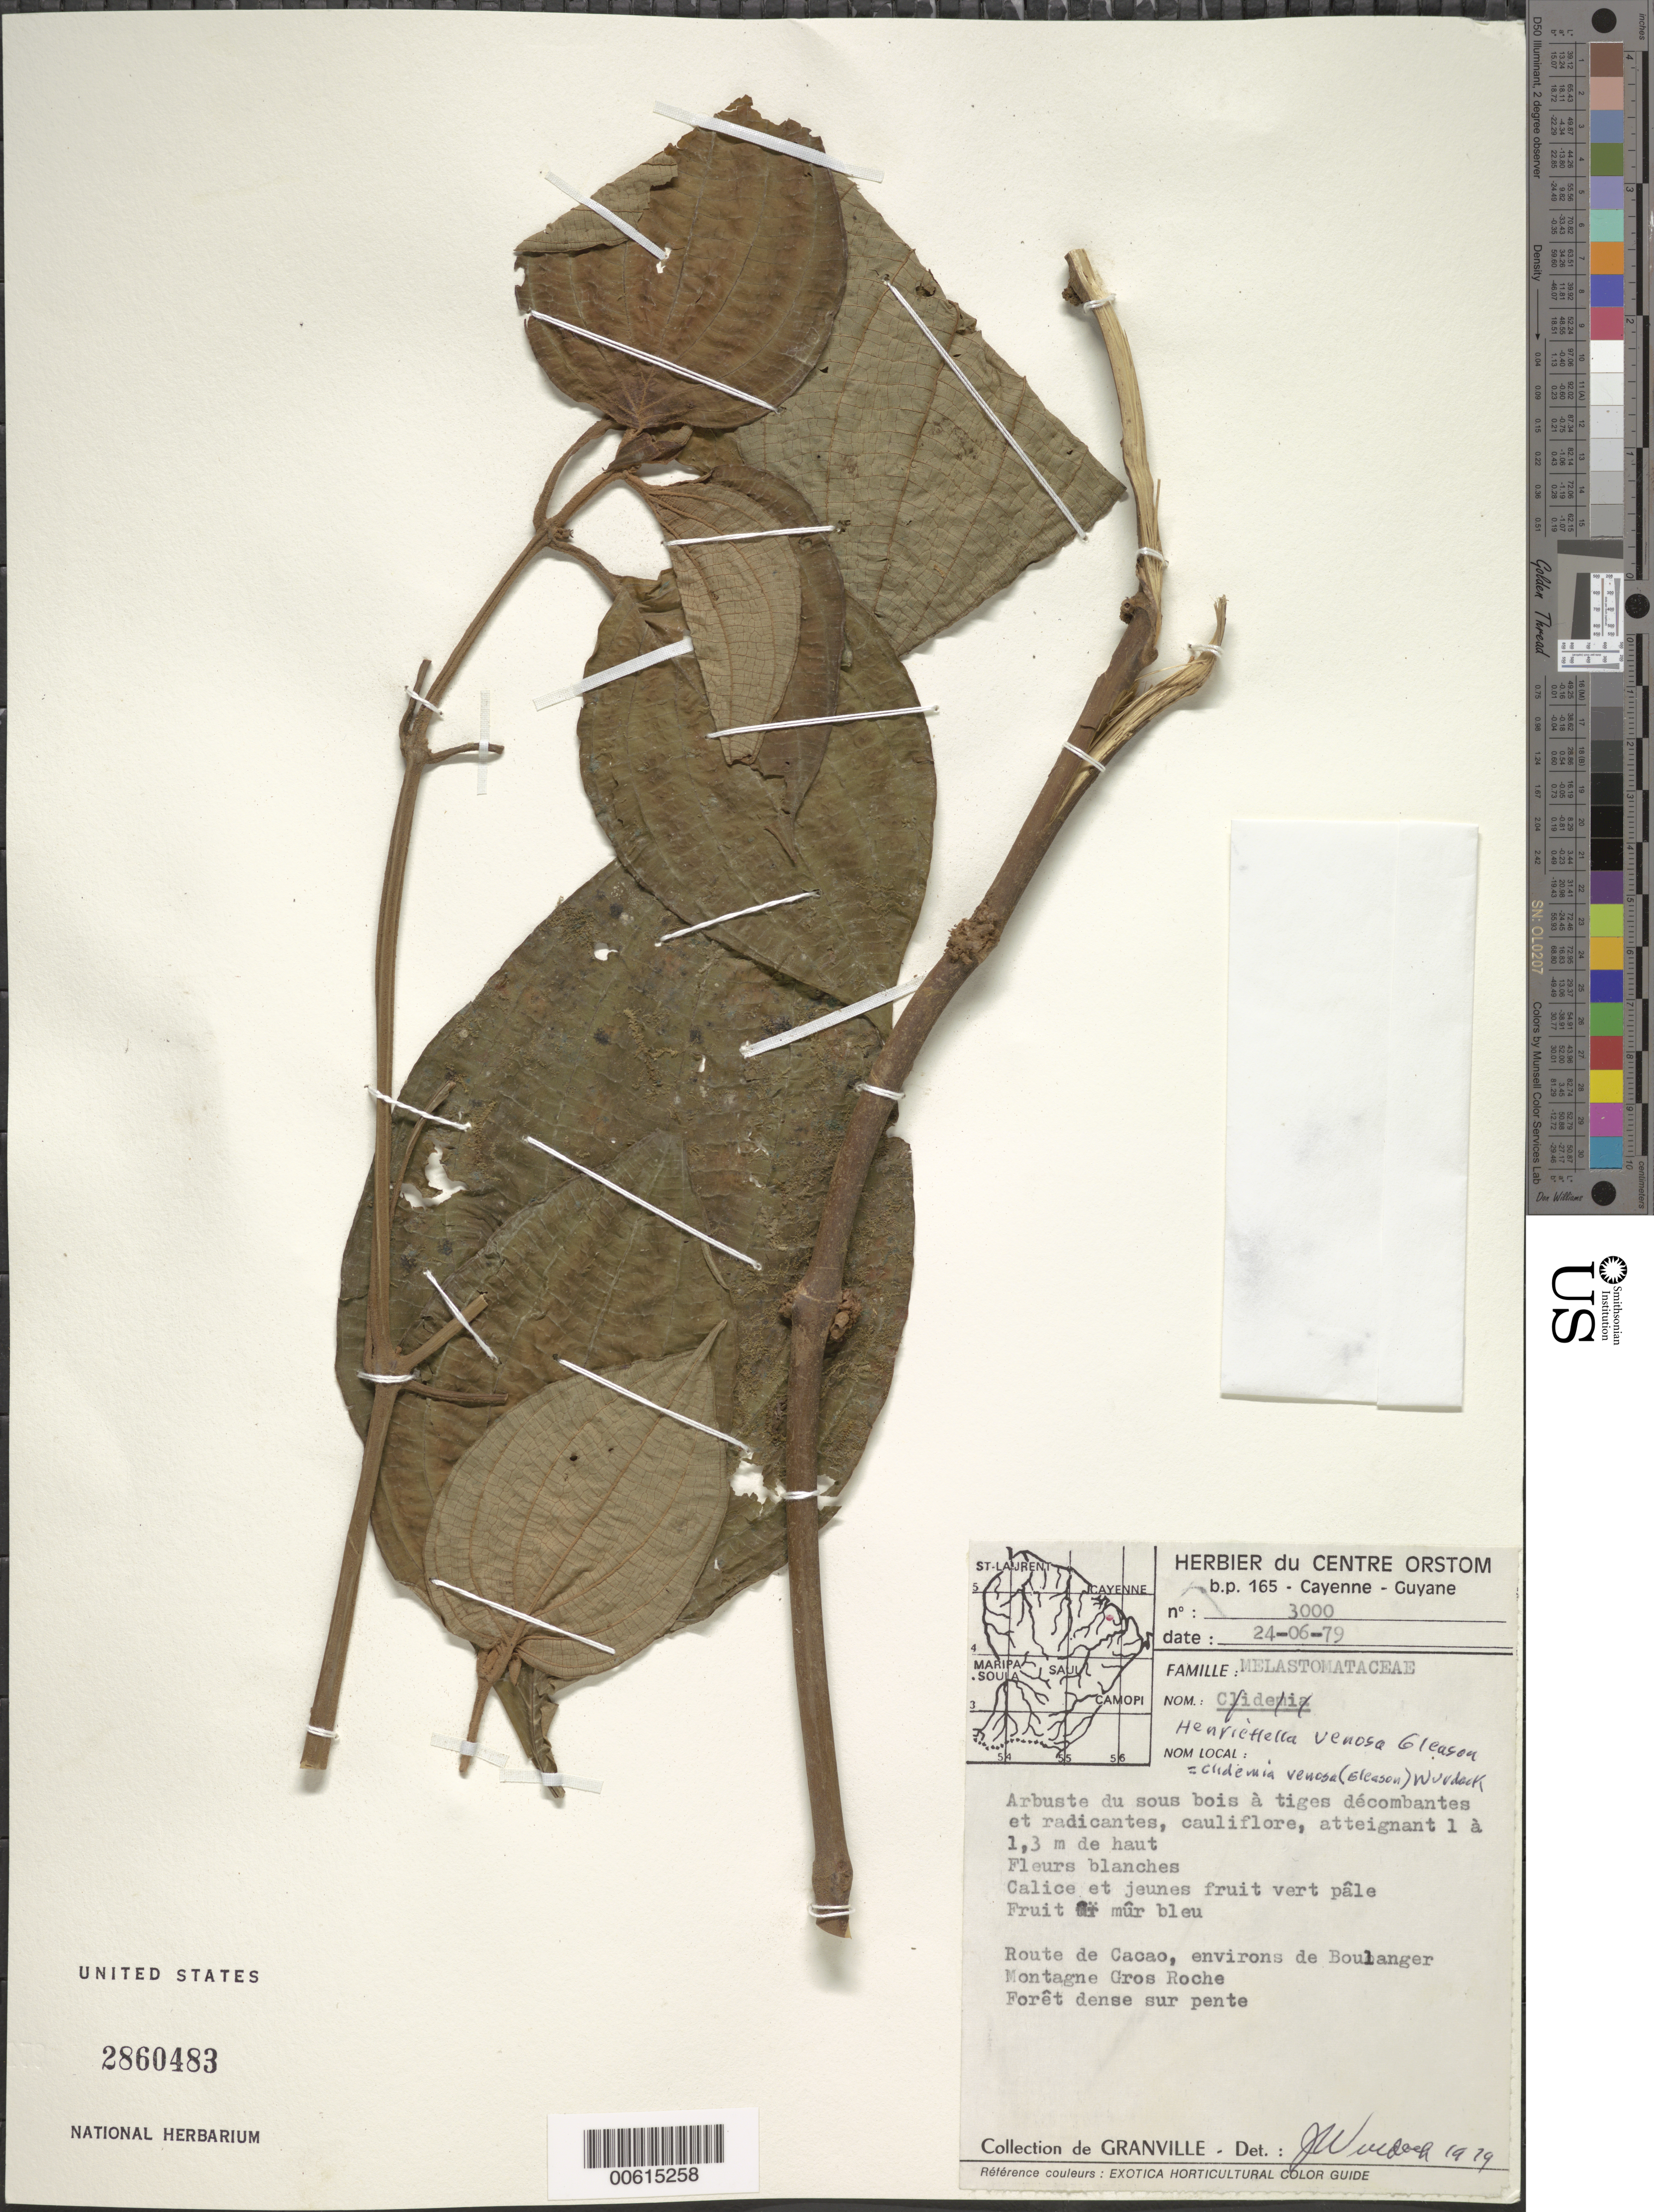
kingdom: Plantae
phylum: Tracheophyta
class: Magnoliopsida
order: Myrtales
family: Melastomataceae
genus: Clidemia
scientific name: Clidemia venosa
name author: (Gleason) Wurdack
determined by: Wurdack, John J., (US), US (UNITED STATES)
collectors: J.-J. de Granville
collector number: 3000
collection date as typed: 24-Jun-79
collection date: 1979-06-24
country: French Guiana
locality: Montagne Gros Roche, route de Cacao, Boulanger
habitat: Foret dense sur pente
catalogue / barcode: US 2860483